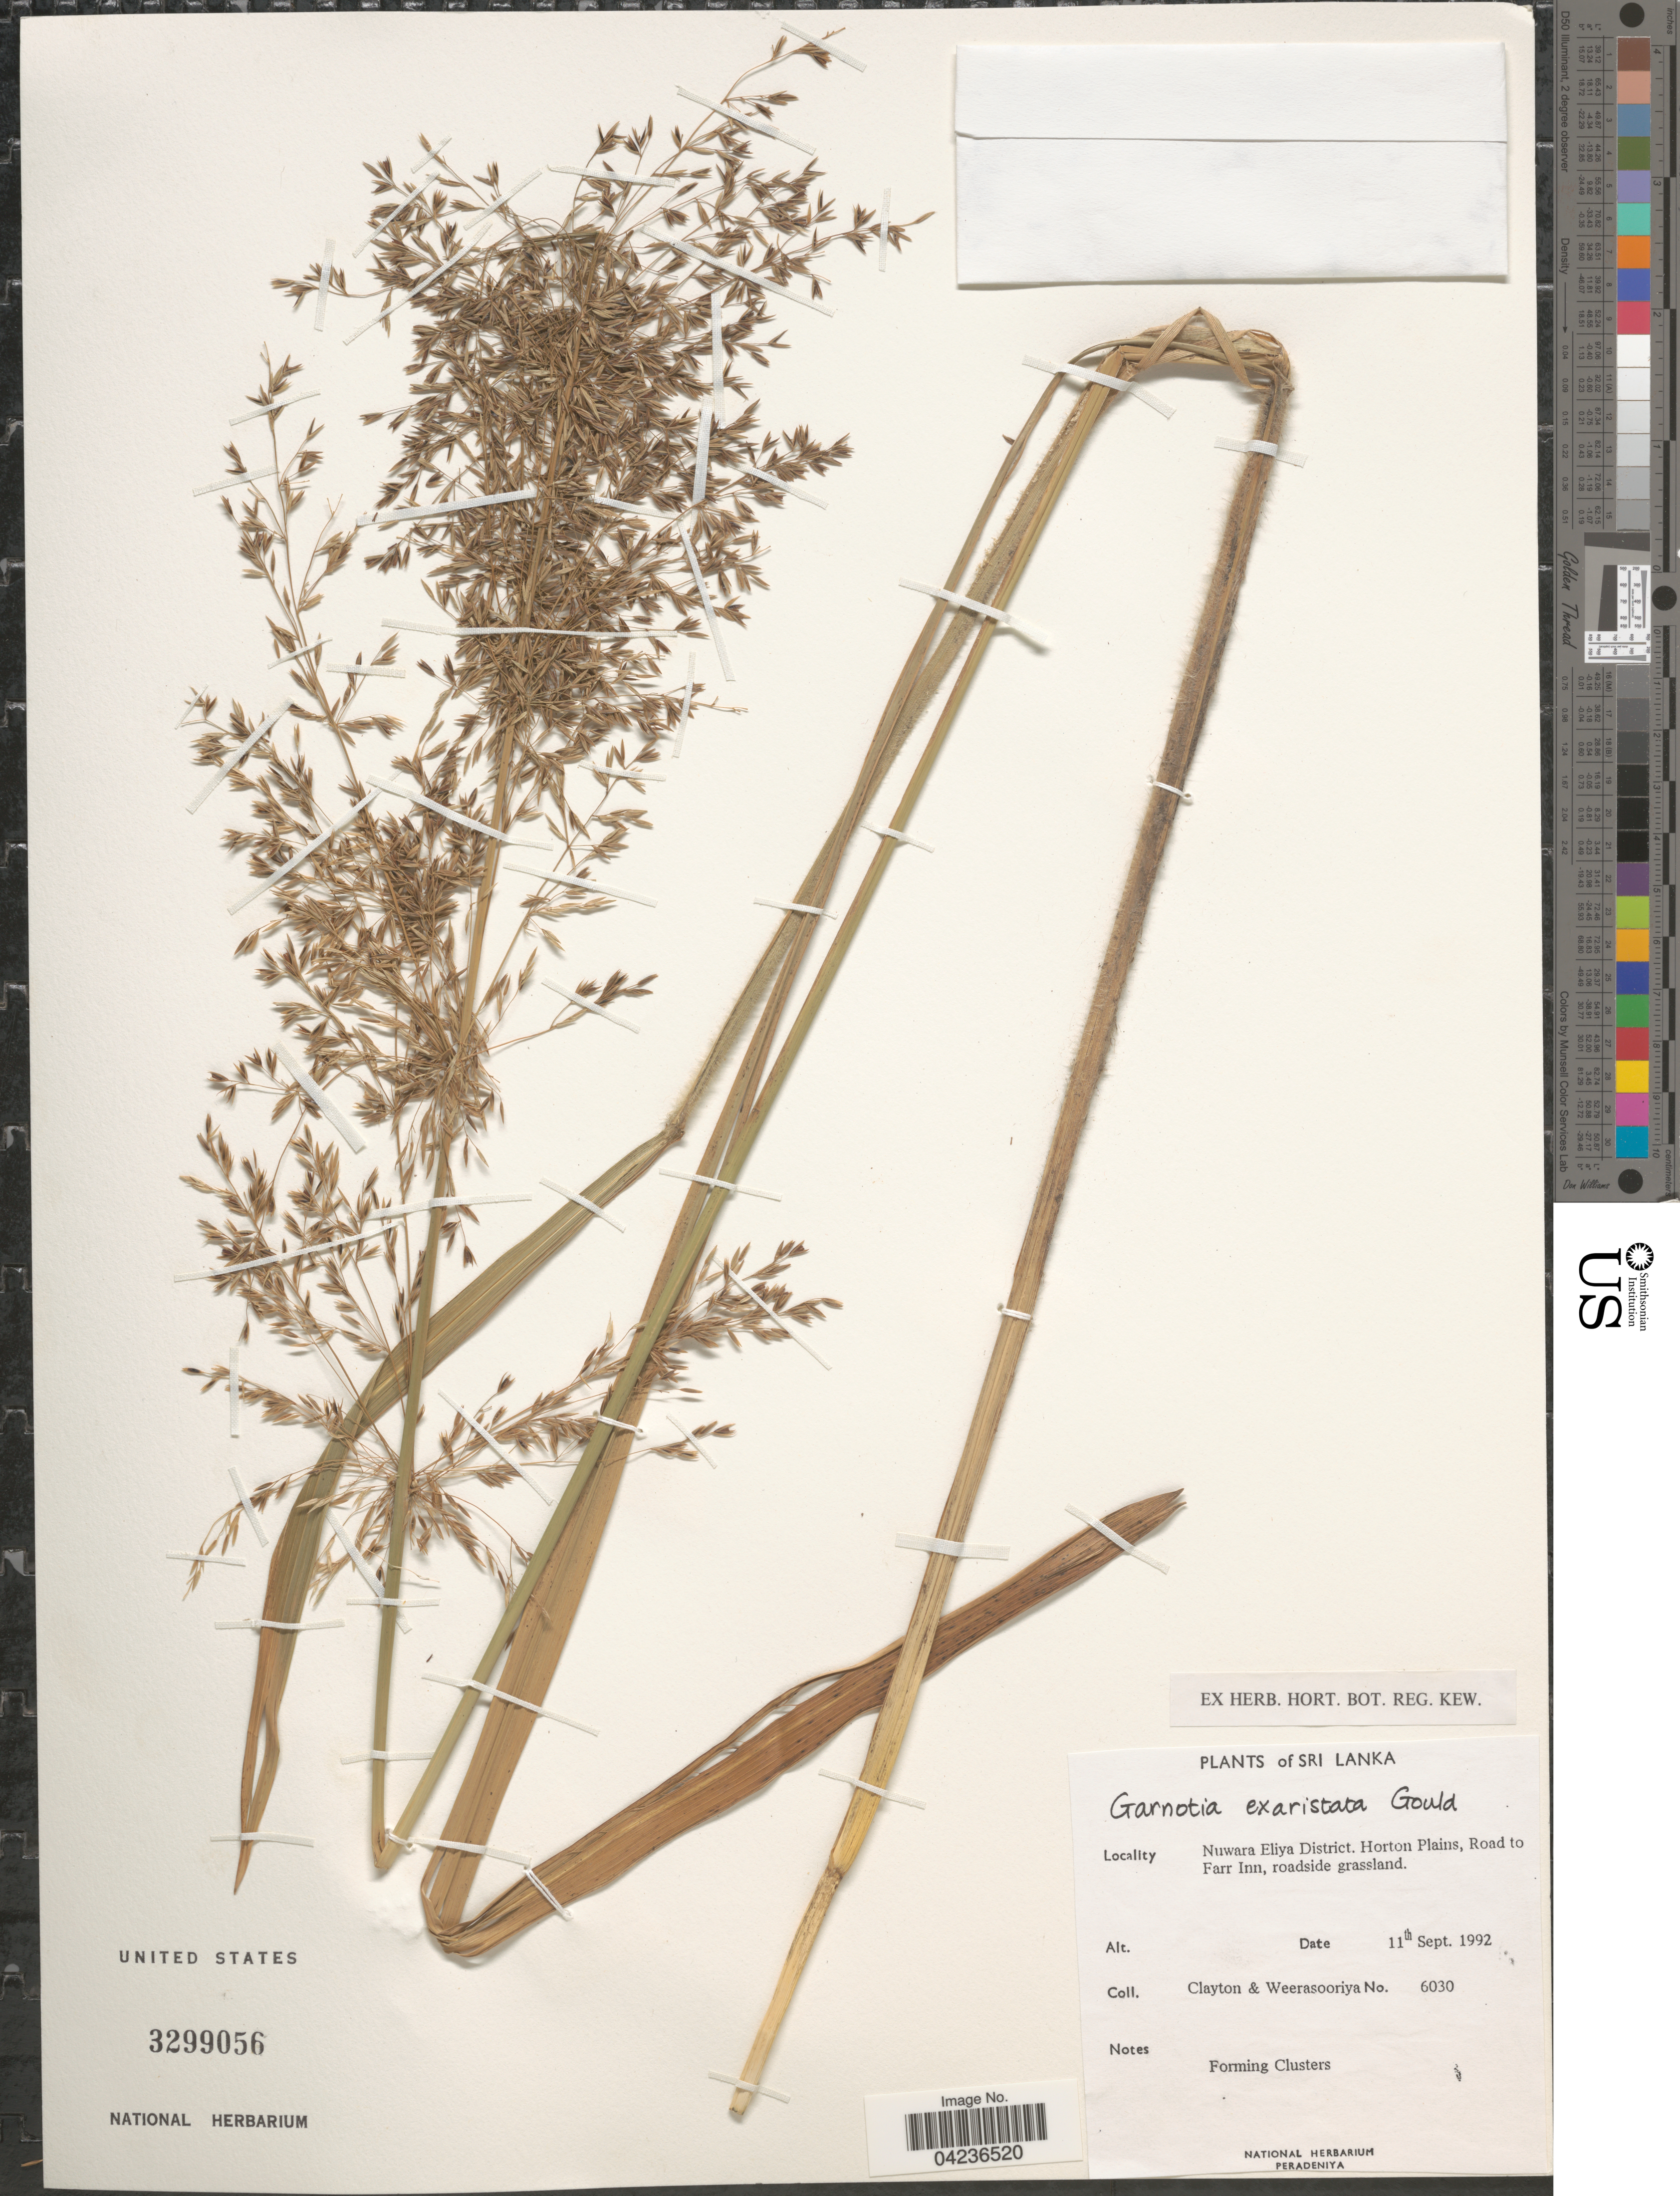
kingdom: Plantae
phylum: Tracheophyta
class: Liliopsida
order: Poales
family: Poaceae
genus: Garnotia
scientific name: Garnotia exaristata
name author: Gould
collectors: Clayton & Weerasooriya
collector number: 6030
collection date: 1992-09-11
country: Sri Lanka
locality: Nuwara Eliya District. Horton Plains, Road to Farr Inn, roadside grassland.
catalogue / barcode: US 3299056